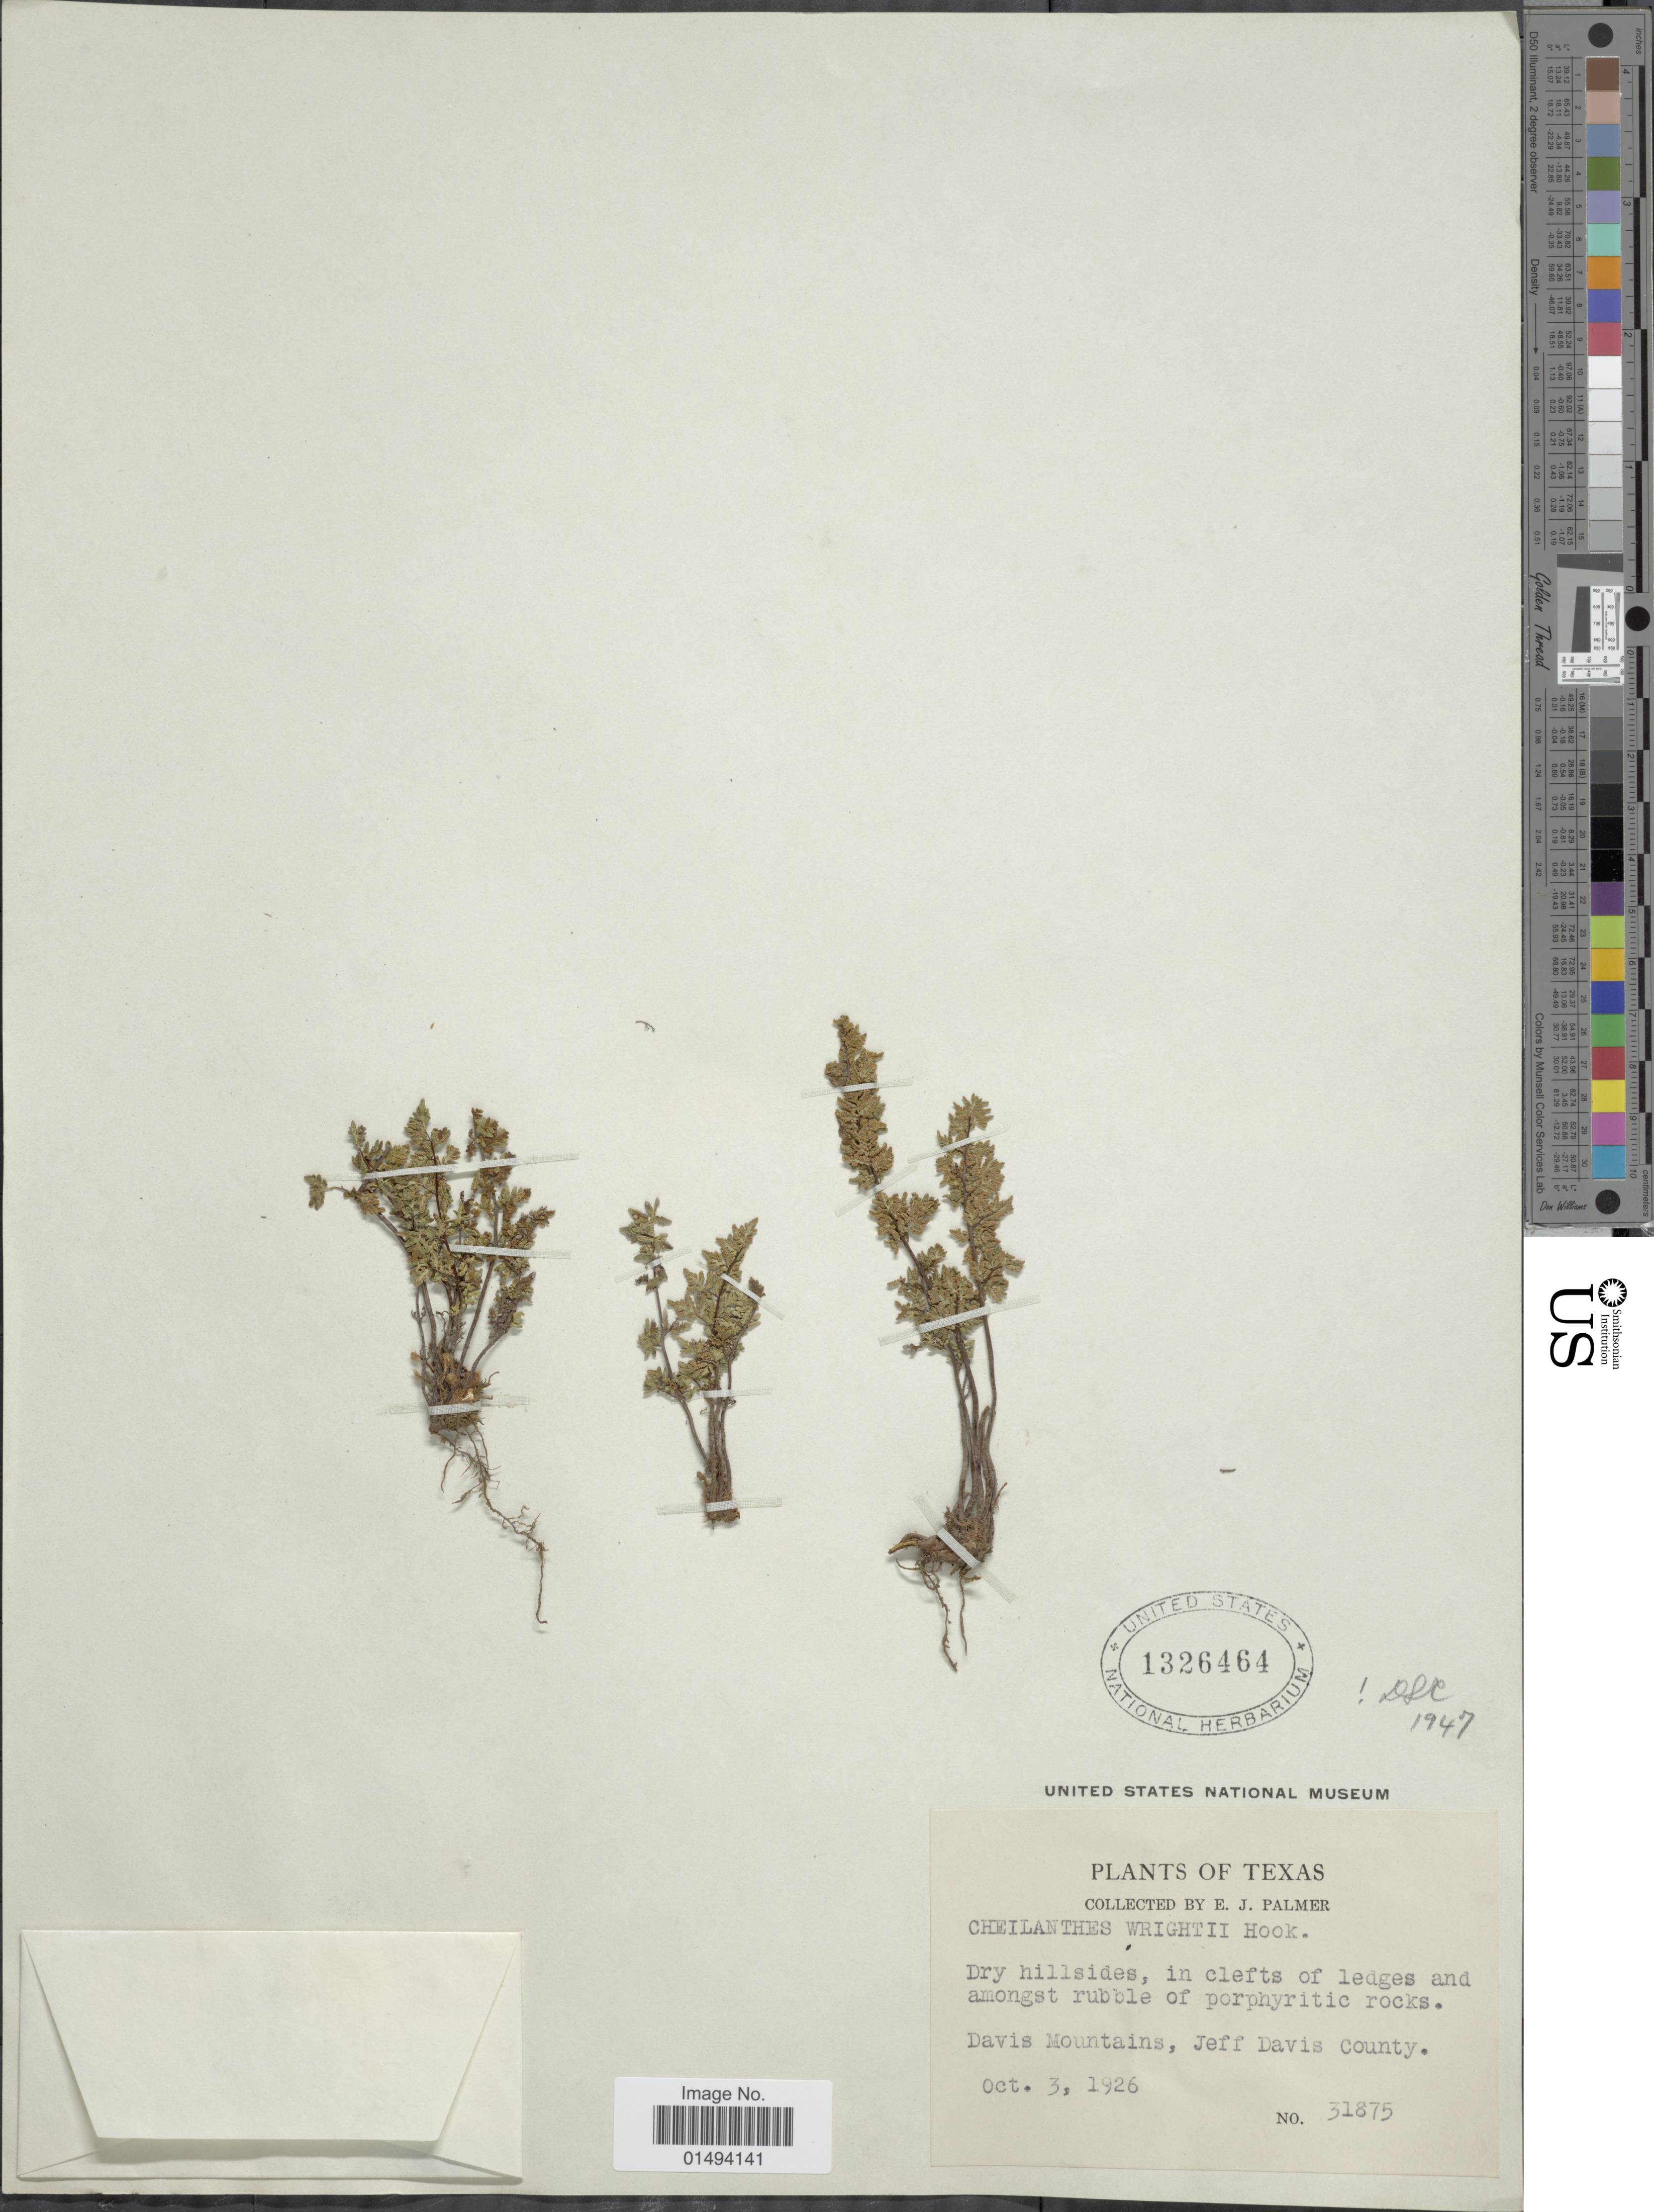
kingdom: Plantae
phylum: Tracheophyta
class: Polypodiopsida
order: Polypodiales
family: Pteridaceae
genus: Myriopteris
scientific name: Myriopteris wrightii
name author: (Hook.) Grusz & Windham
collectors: E. J. Palmer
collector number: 31875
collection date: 1926-10-03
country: United States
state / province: Texas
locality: Texas, Davis Mountains, Jeff Davis County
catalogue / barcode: US 1326464